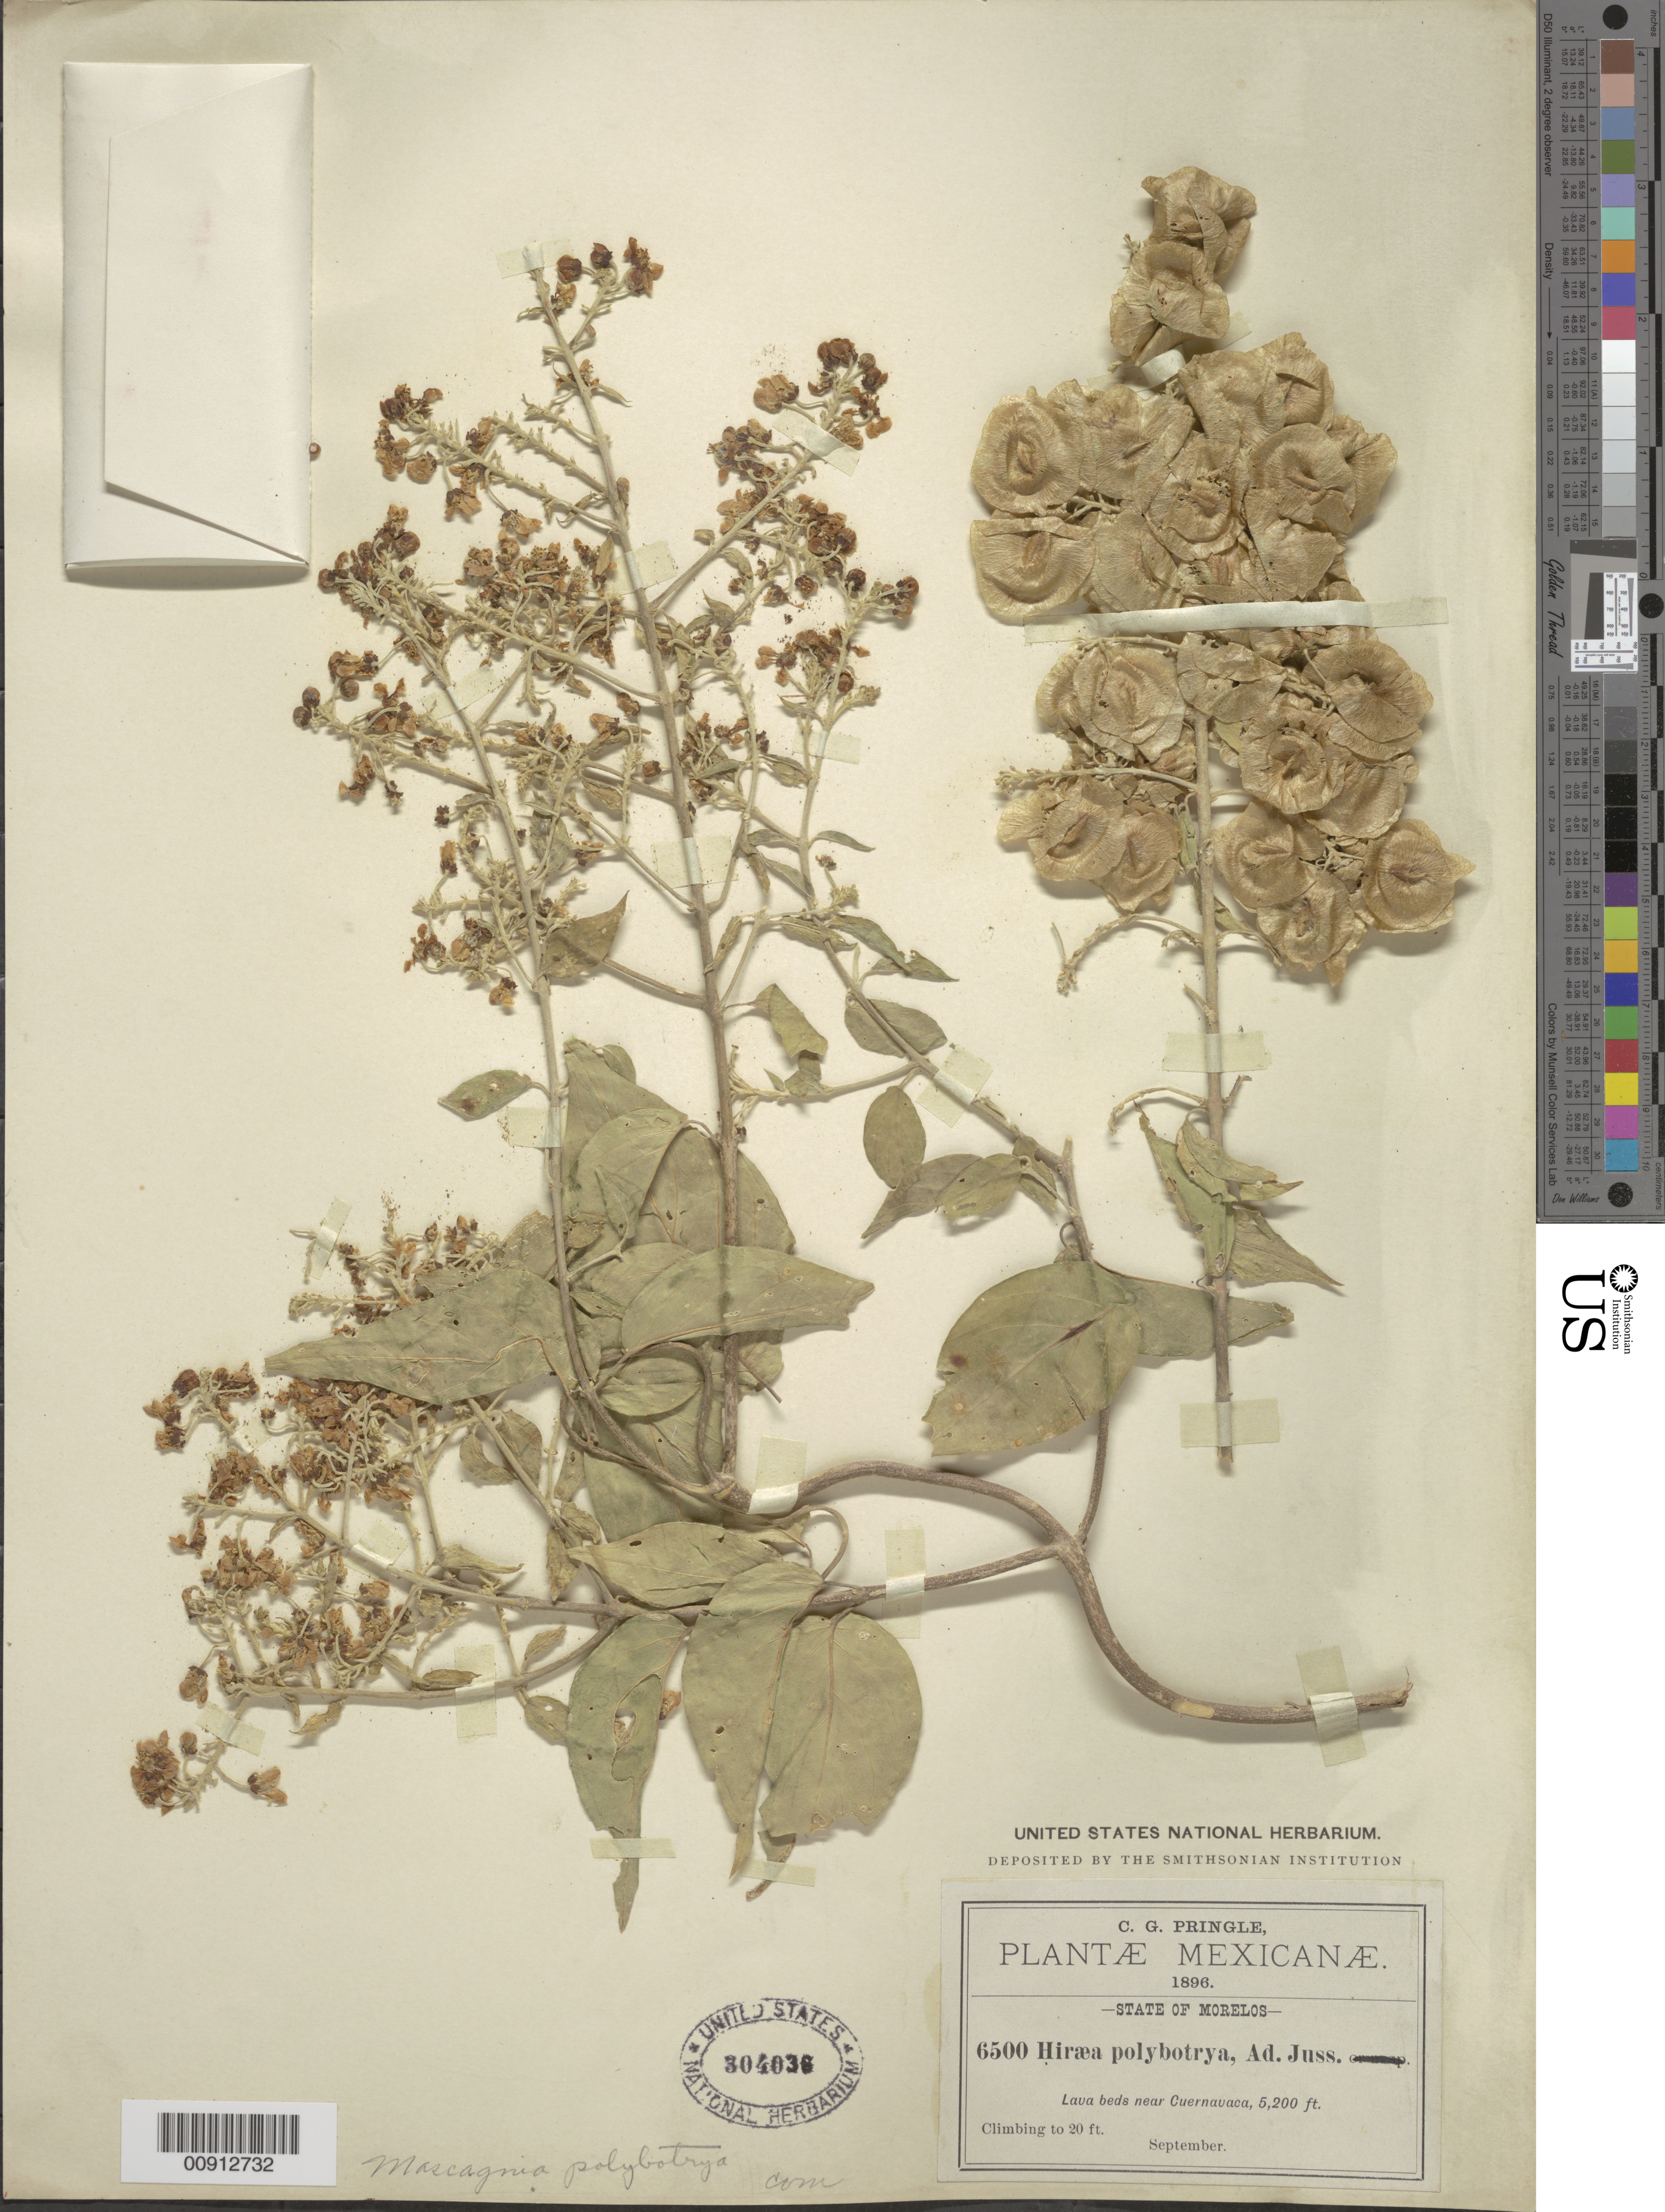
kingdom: Plantae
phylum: Tracheophyta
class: Magnoliopsida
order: Malpighiales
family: Malpighiaceae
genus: Mascagnia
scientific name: Mascagnia polybotrya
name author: (A. Juss.) Nied.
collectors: C. G. Pringle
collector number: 6500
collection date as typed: Sep 1896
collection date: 1896-09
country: Mexico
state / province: Morelos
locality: Near Cuernavaca, State of Morelos.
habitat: Lava beds.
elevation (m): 1585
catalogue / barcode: US 304036